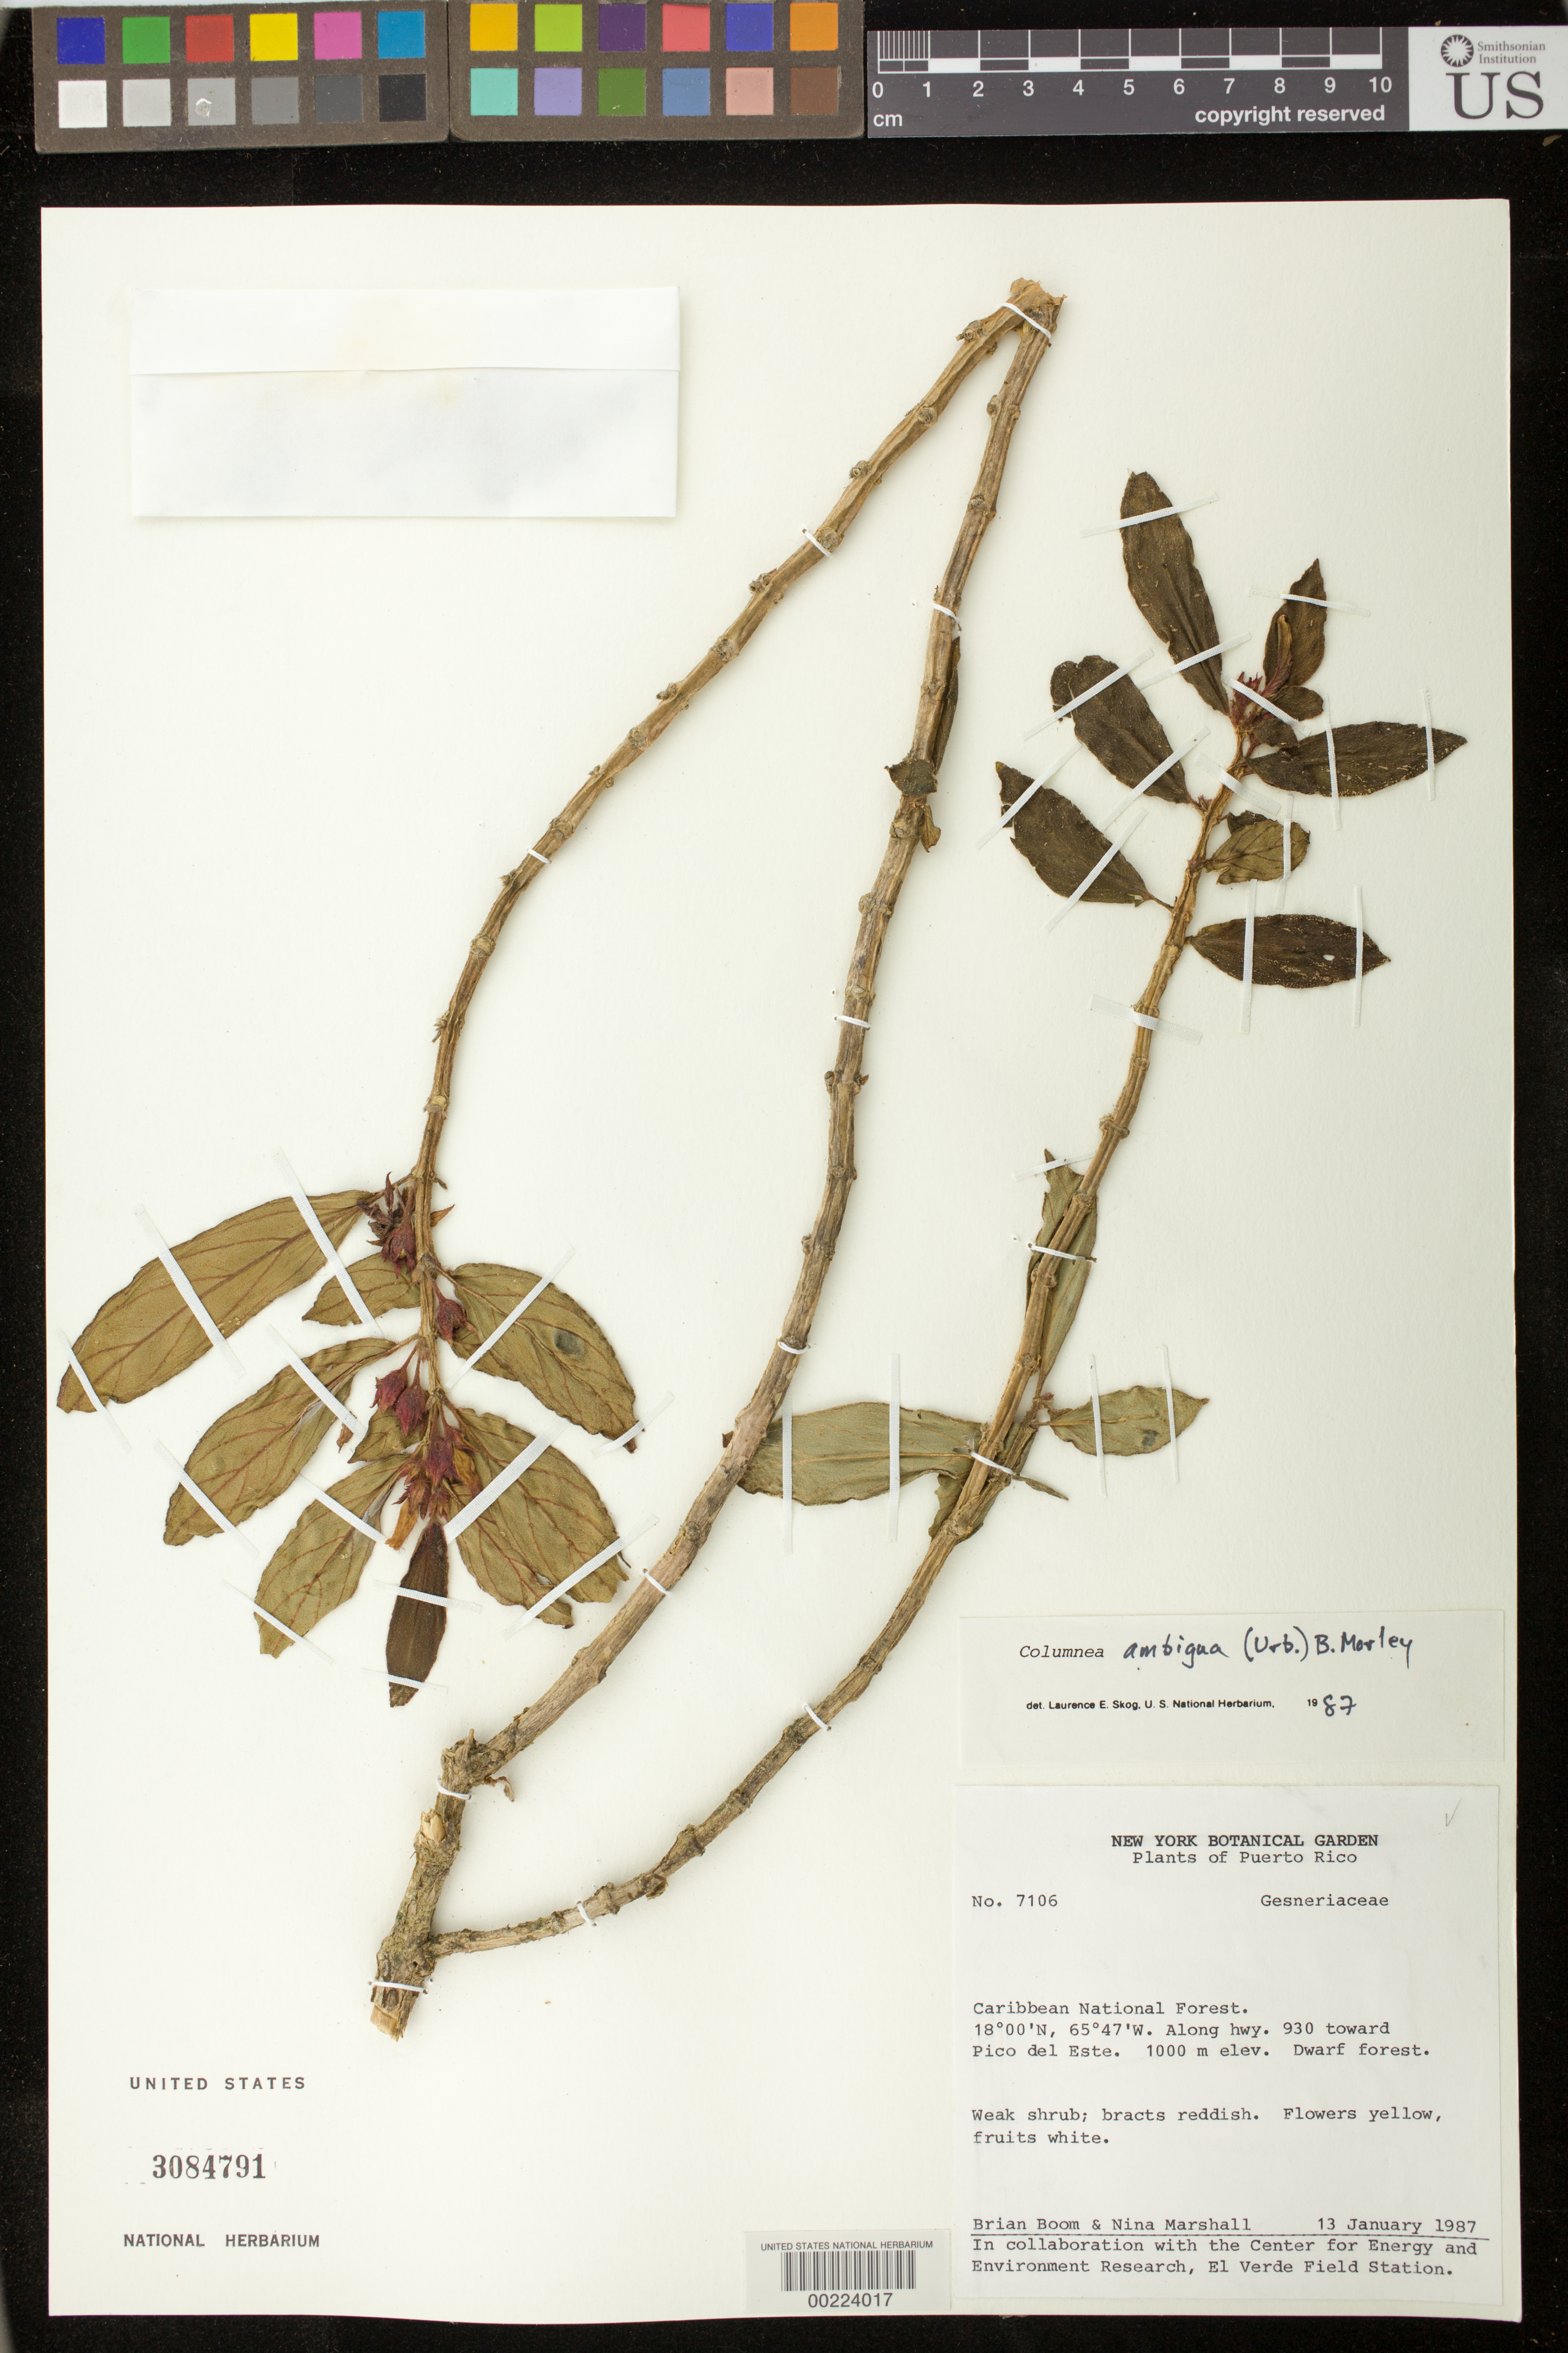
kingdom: Plantae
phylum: Tracheophyta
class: Magnoliopsida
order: Lamiales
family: Gesneriaceae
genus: Columnea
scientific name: Columnea ambigua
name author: (Urb.) B.D. Morley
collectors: B. M. Boom & N. Marshall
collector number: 7106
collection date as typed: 13 Jan 1987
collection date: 1987-01-13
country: Puerto Rico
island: Puerto Rico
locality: Caribbean National Forest, along hwy 930 toward Pico del Este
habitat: Dwarf forest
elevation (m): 1000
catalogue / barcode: US 3084791